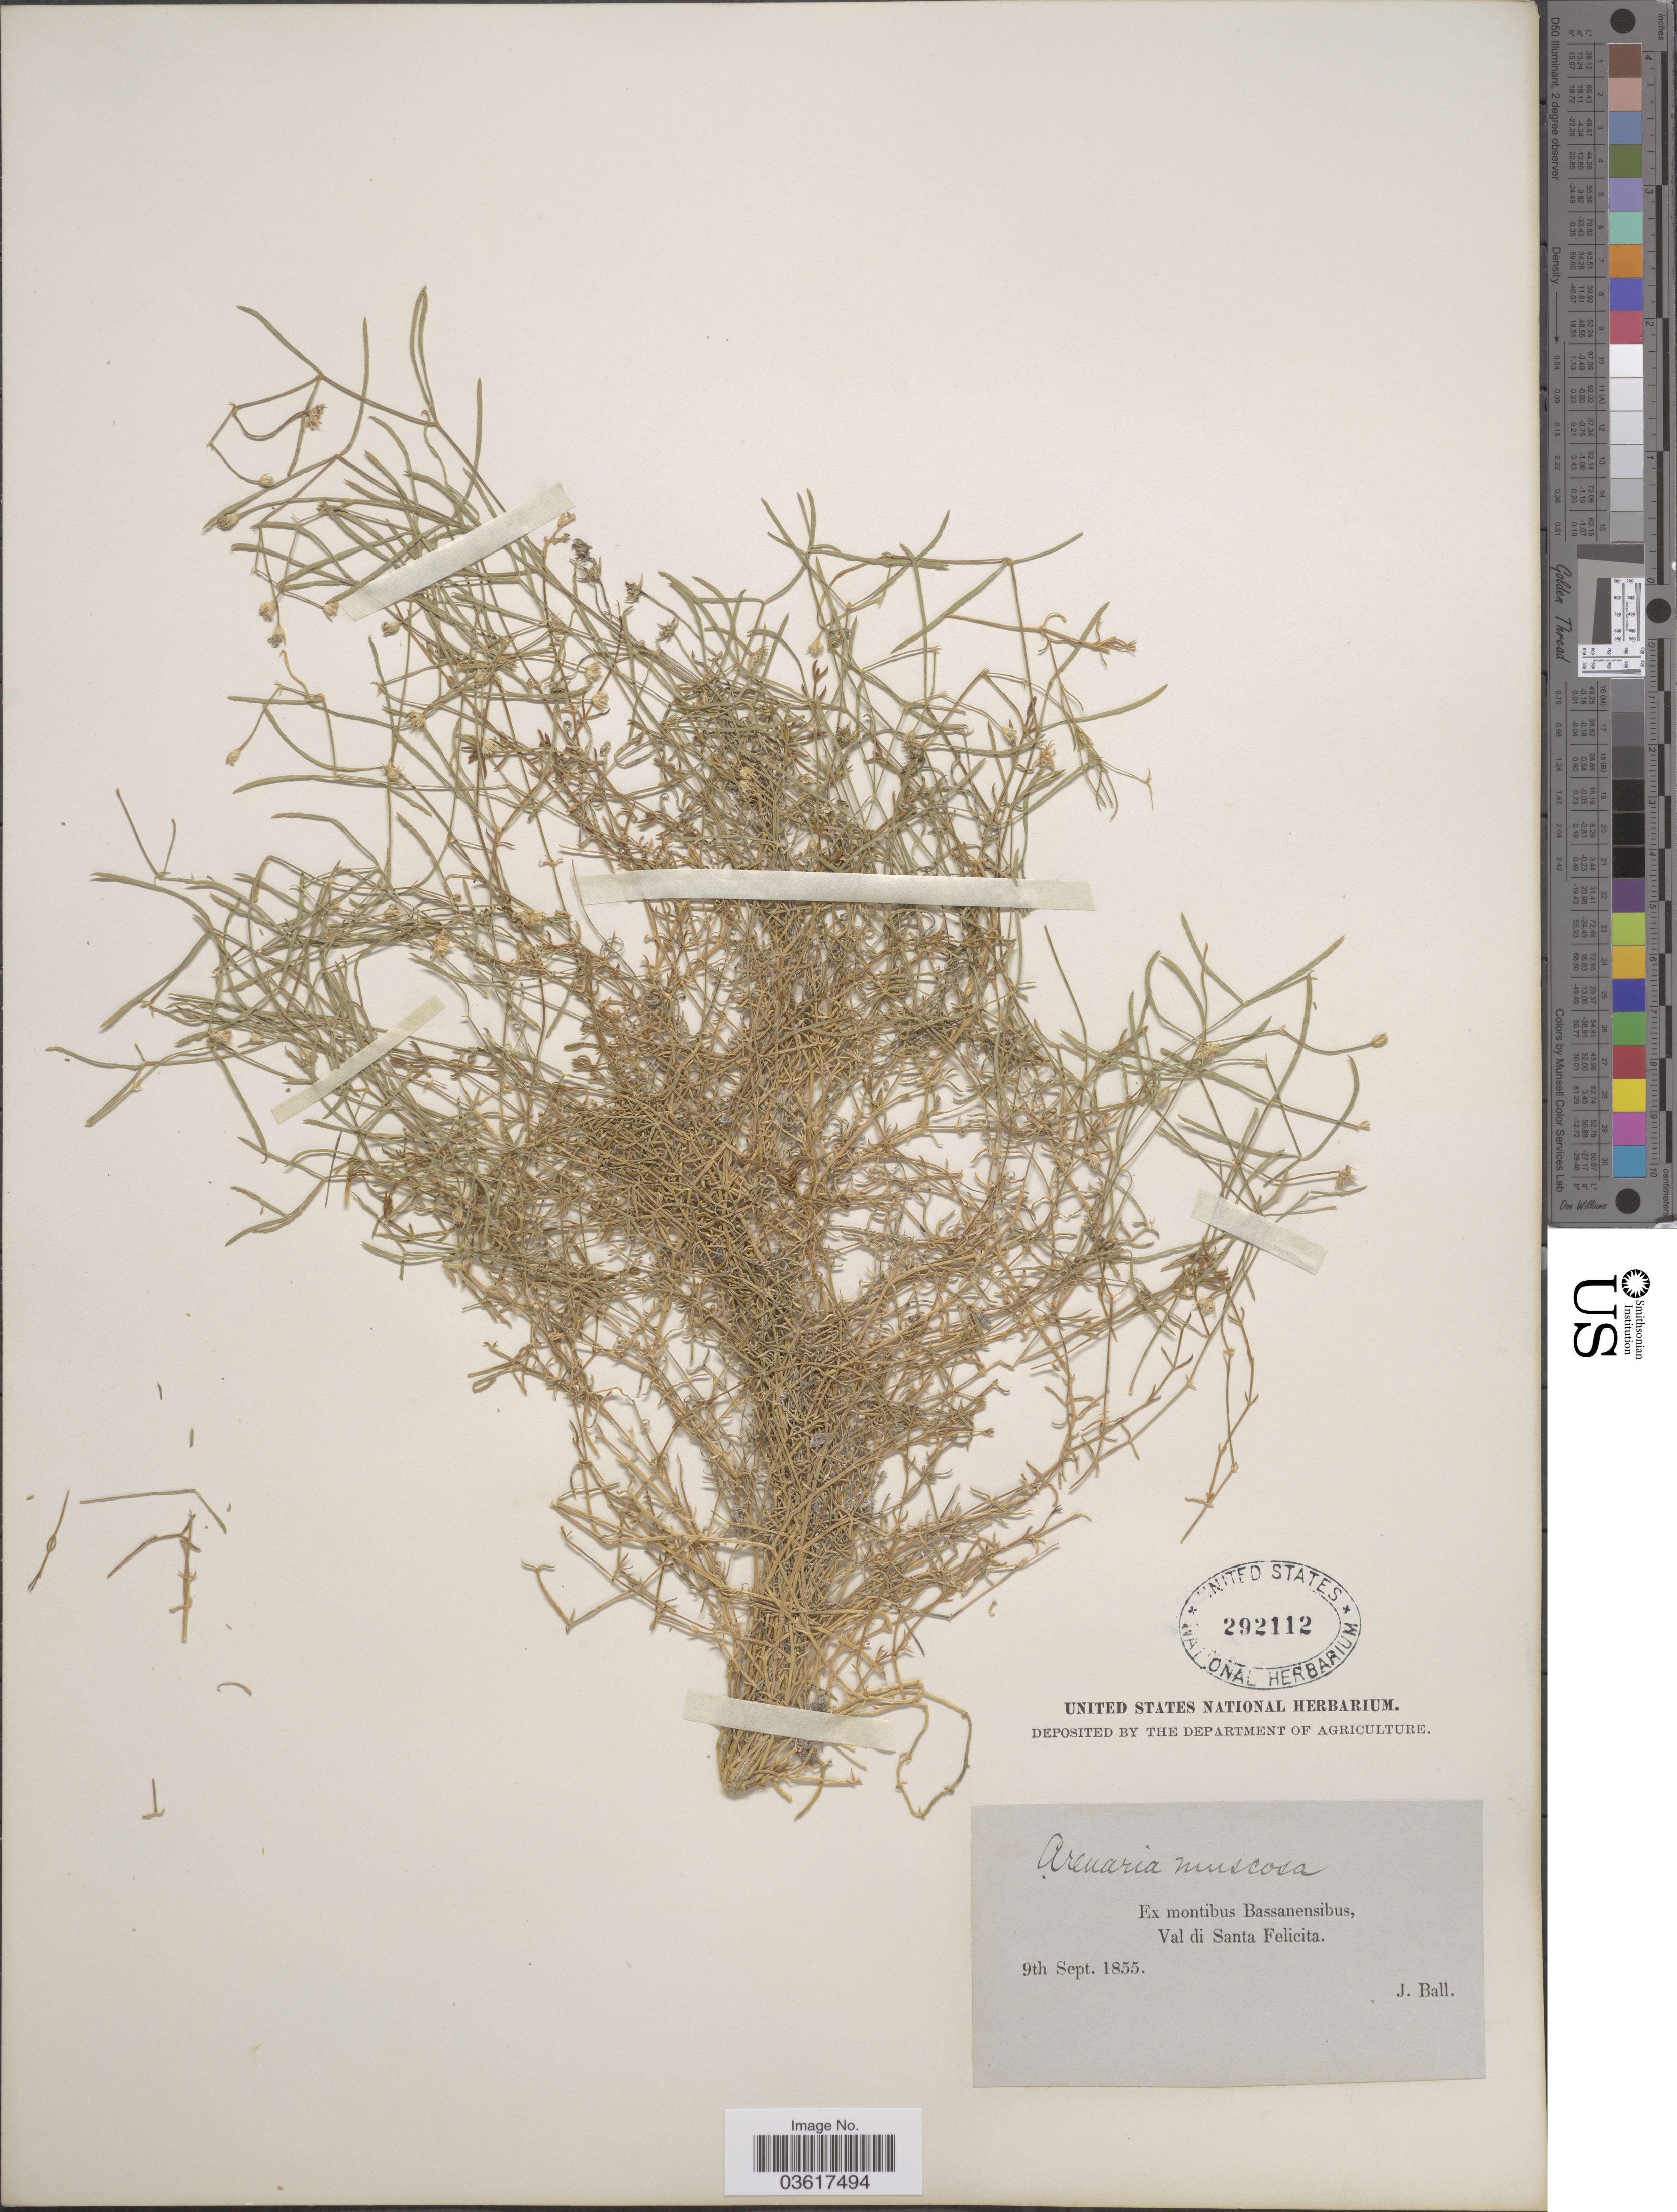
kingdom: Plantae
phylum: Tracheophyta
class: Magnoliopsida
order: Caryophyllales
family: Caryophyllaceae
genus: Moehringia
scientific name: Moehringia muscosa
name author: L.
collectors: J. Ball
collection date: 1855-09-09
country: Italy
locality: Ex montibus Bassanensibus, Val di Santa Felicita.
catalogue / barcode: US 292112